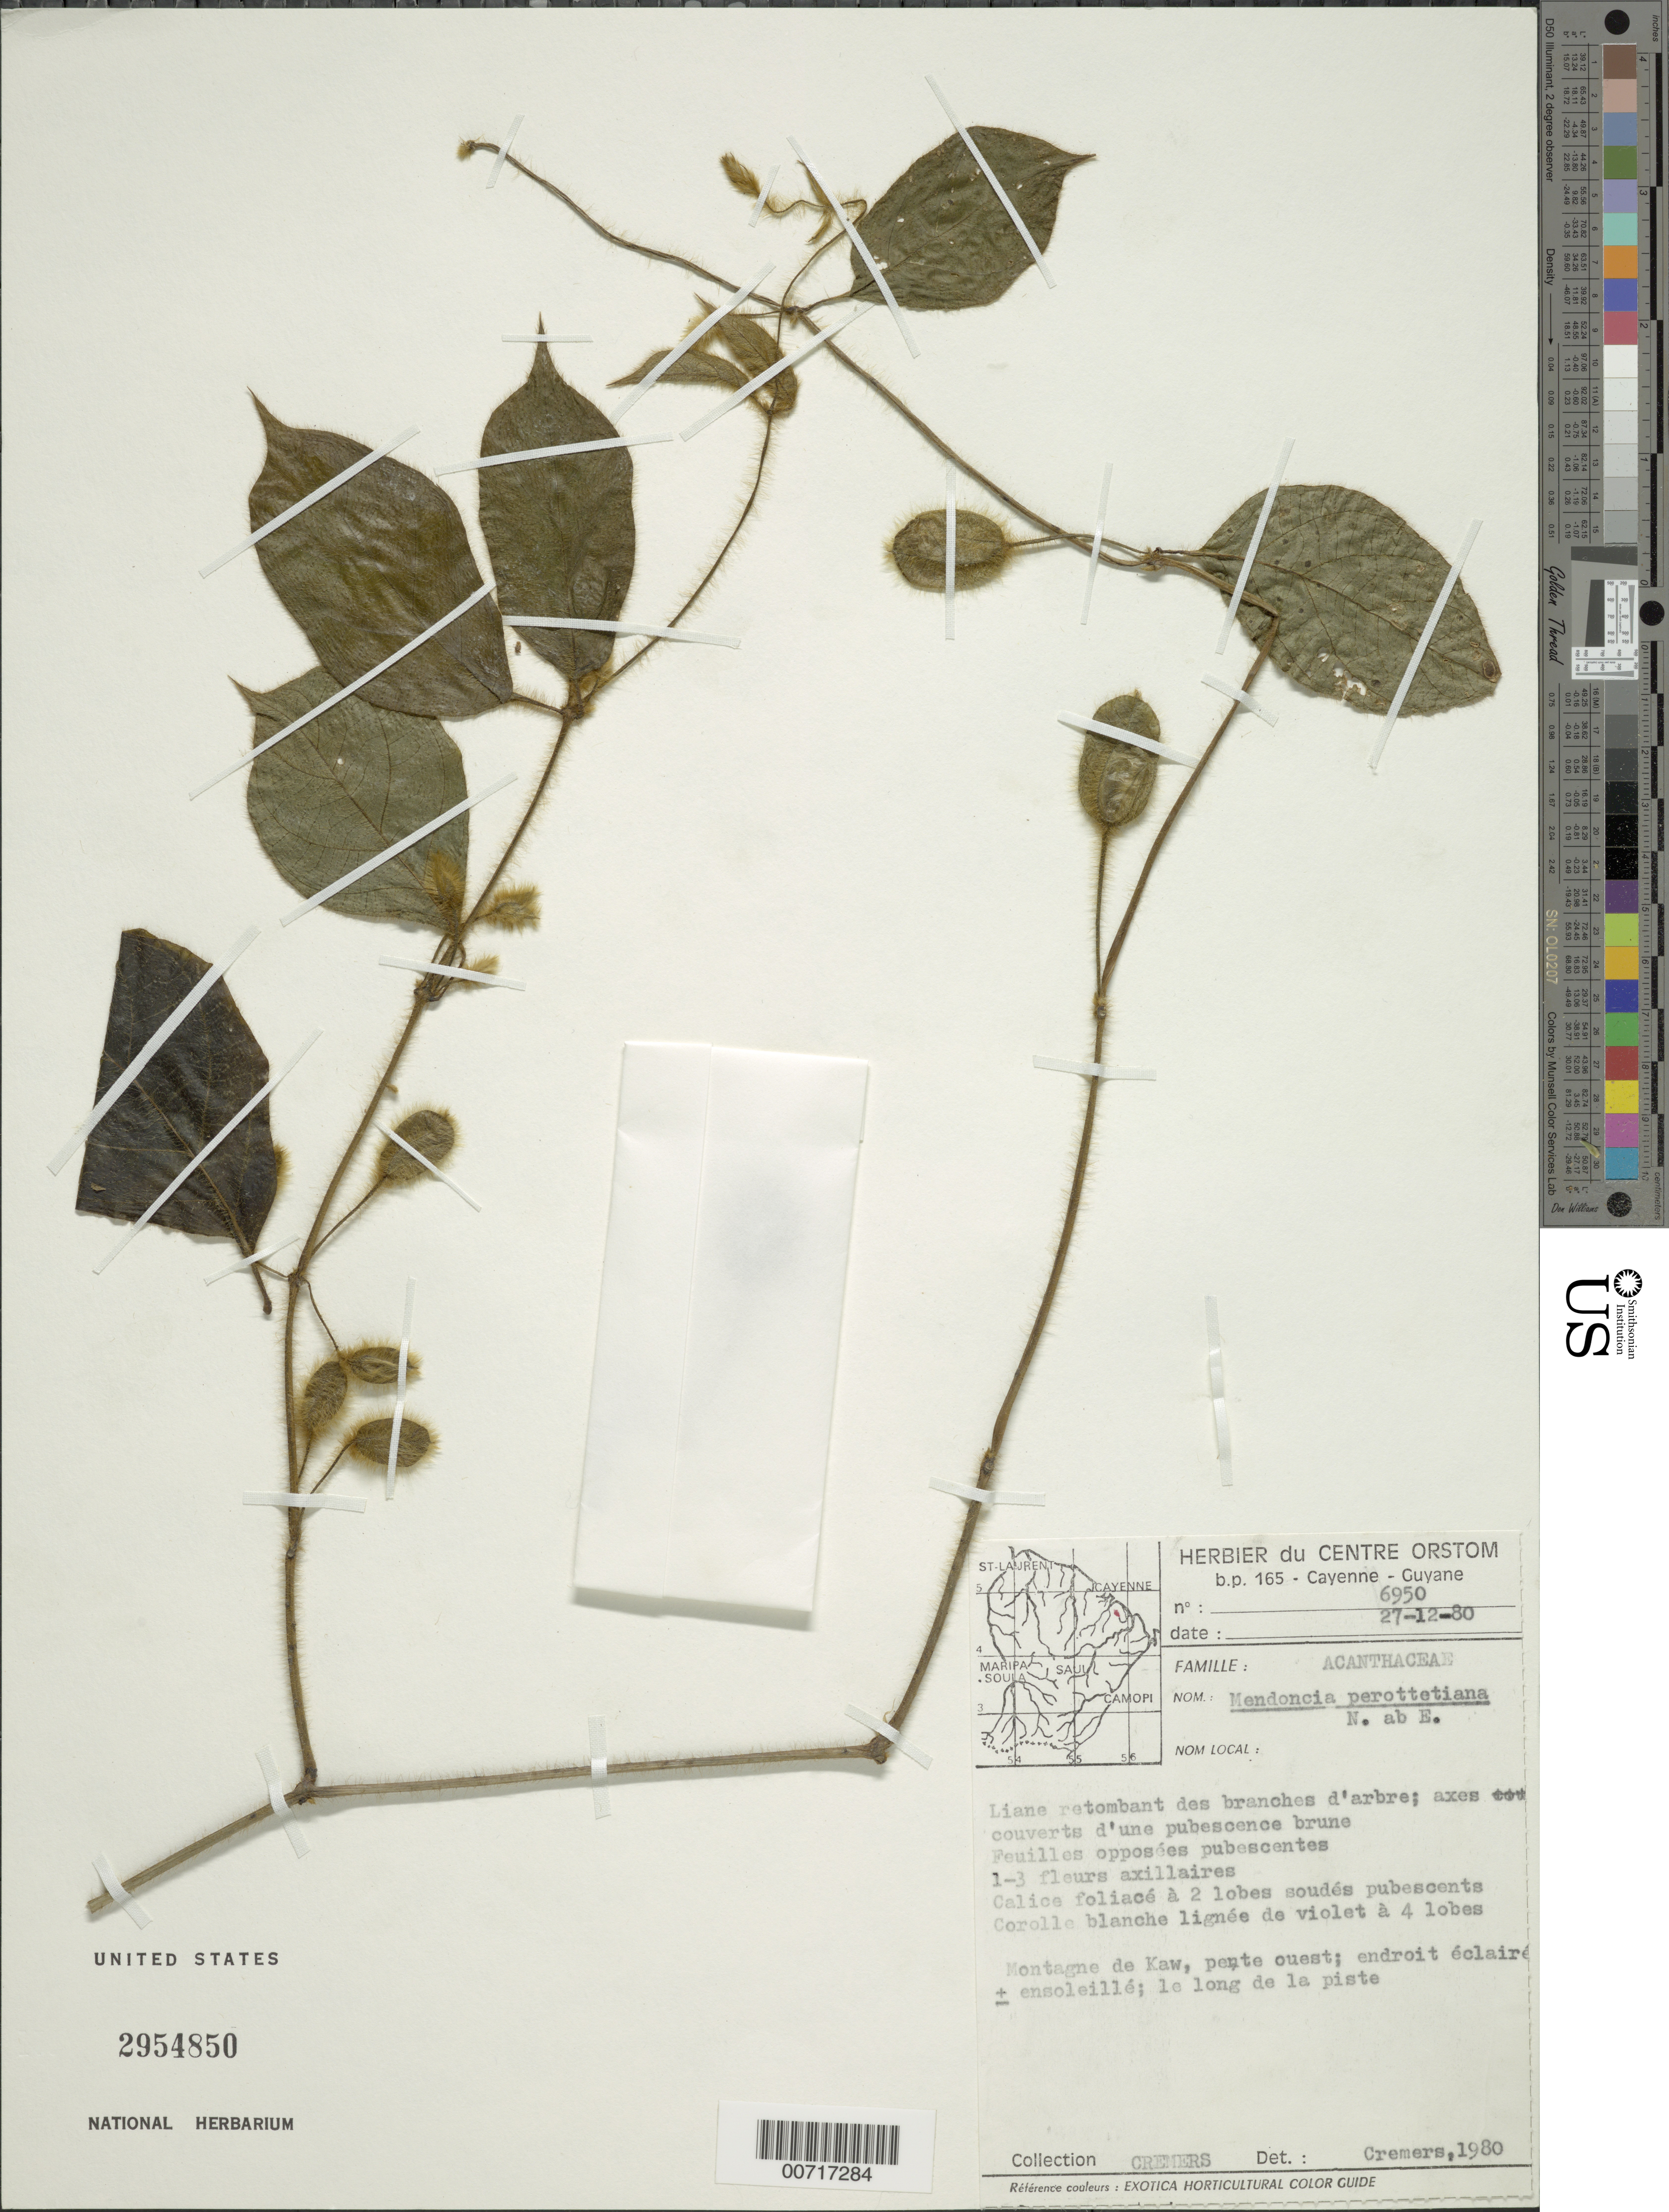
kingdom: Plantae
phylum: Tracheophyta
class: Magnoliopsida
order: Lamiales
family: Acanthaceae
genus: Mendoncia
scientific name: Mendoncia bivalvis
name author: (L. f.) Merr.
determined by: Cremers, Georges A.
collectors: G. Cremers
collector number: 6950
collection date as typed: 27-Dec-80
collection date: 1980-12-27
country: French Guiana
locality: Montagne de Kaw, pente Ouest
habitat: Endroit éclairé ± ensoleillé; le long de la piste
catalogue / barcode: US 2954850